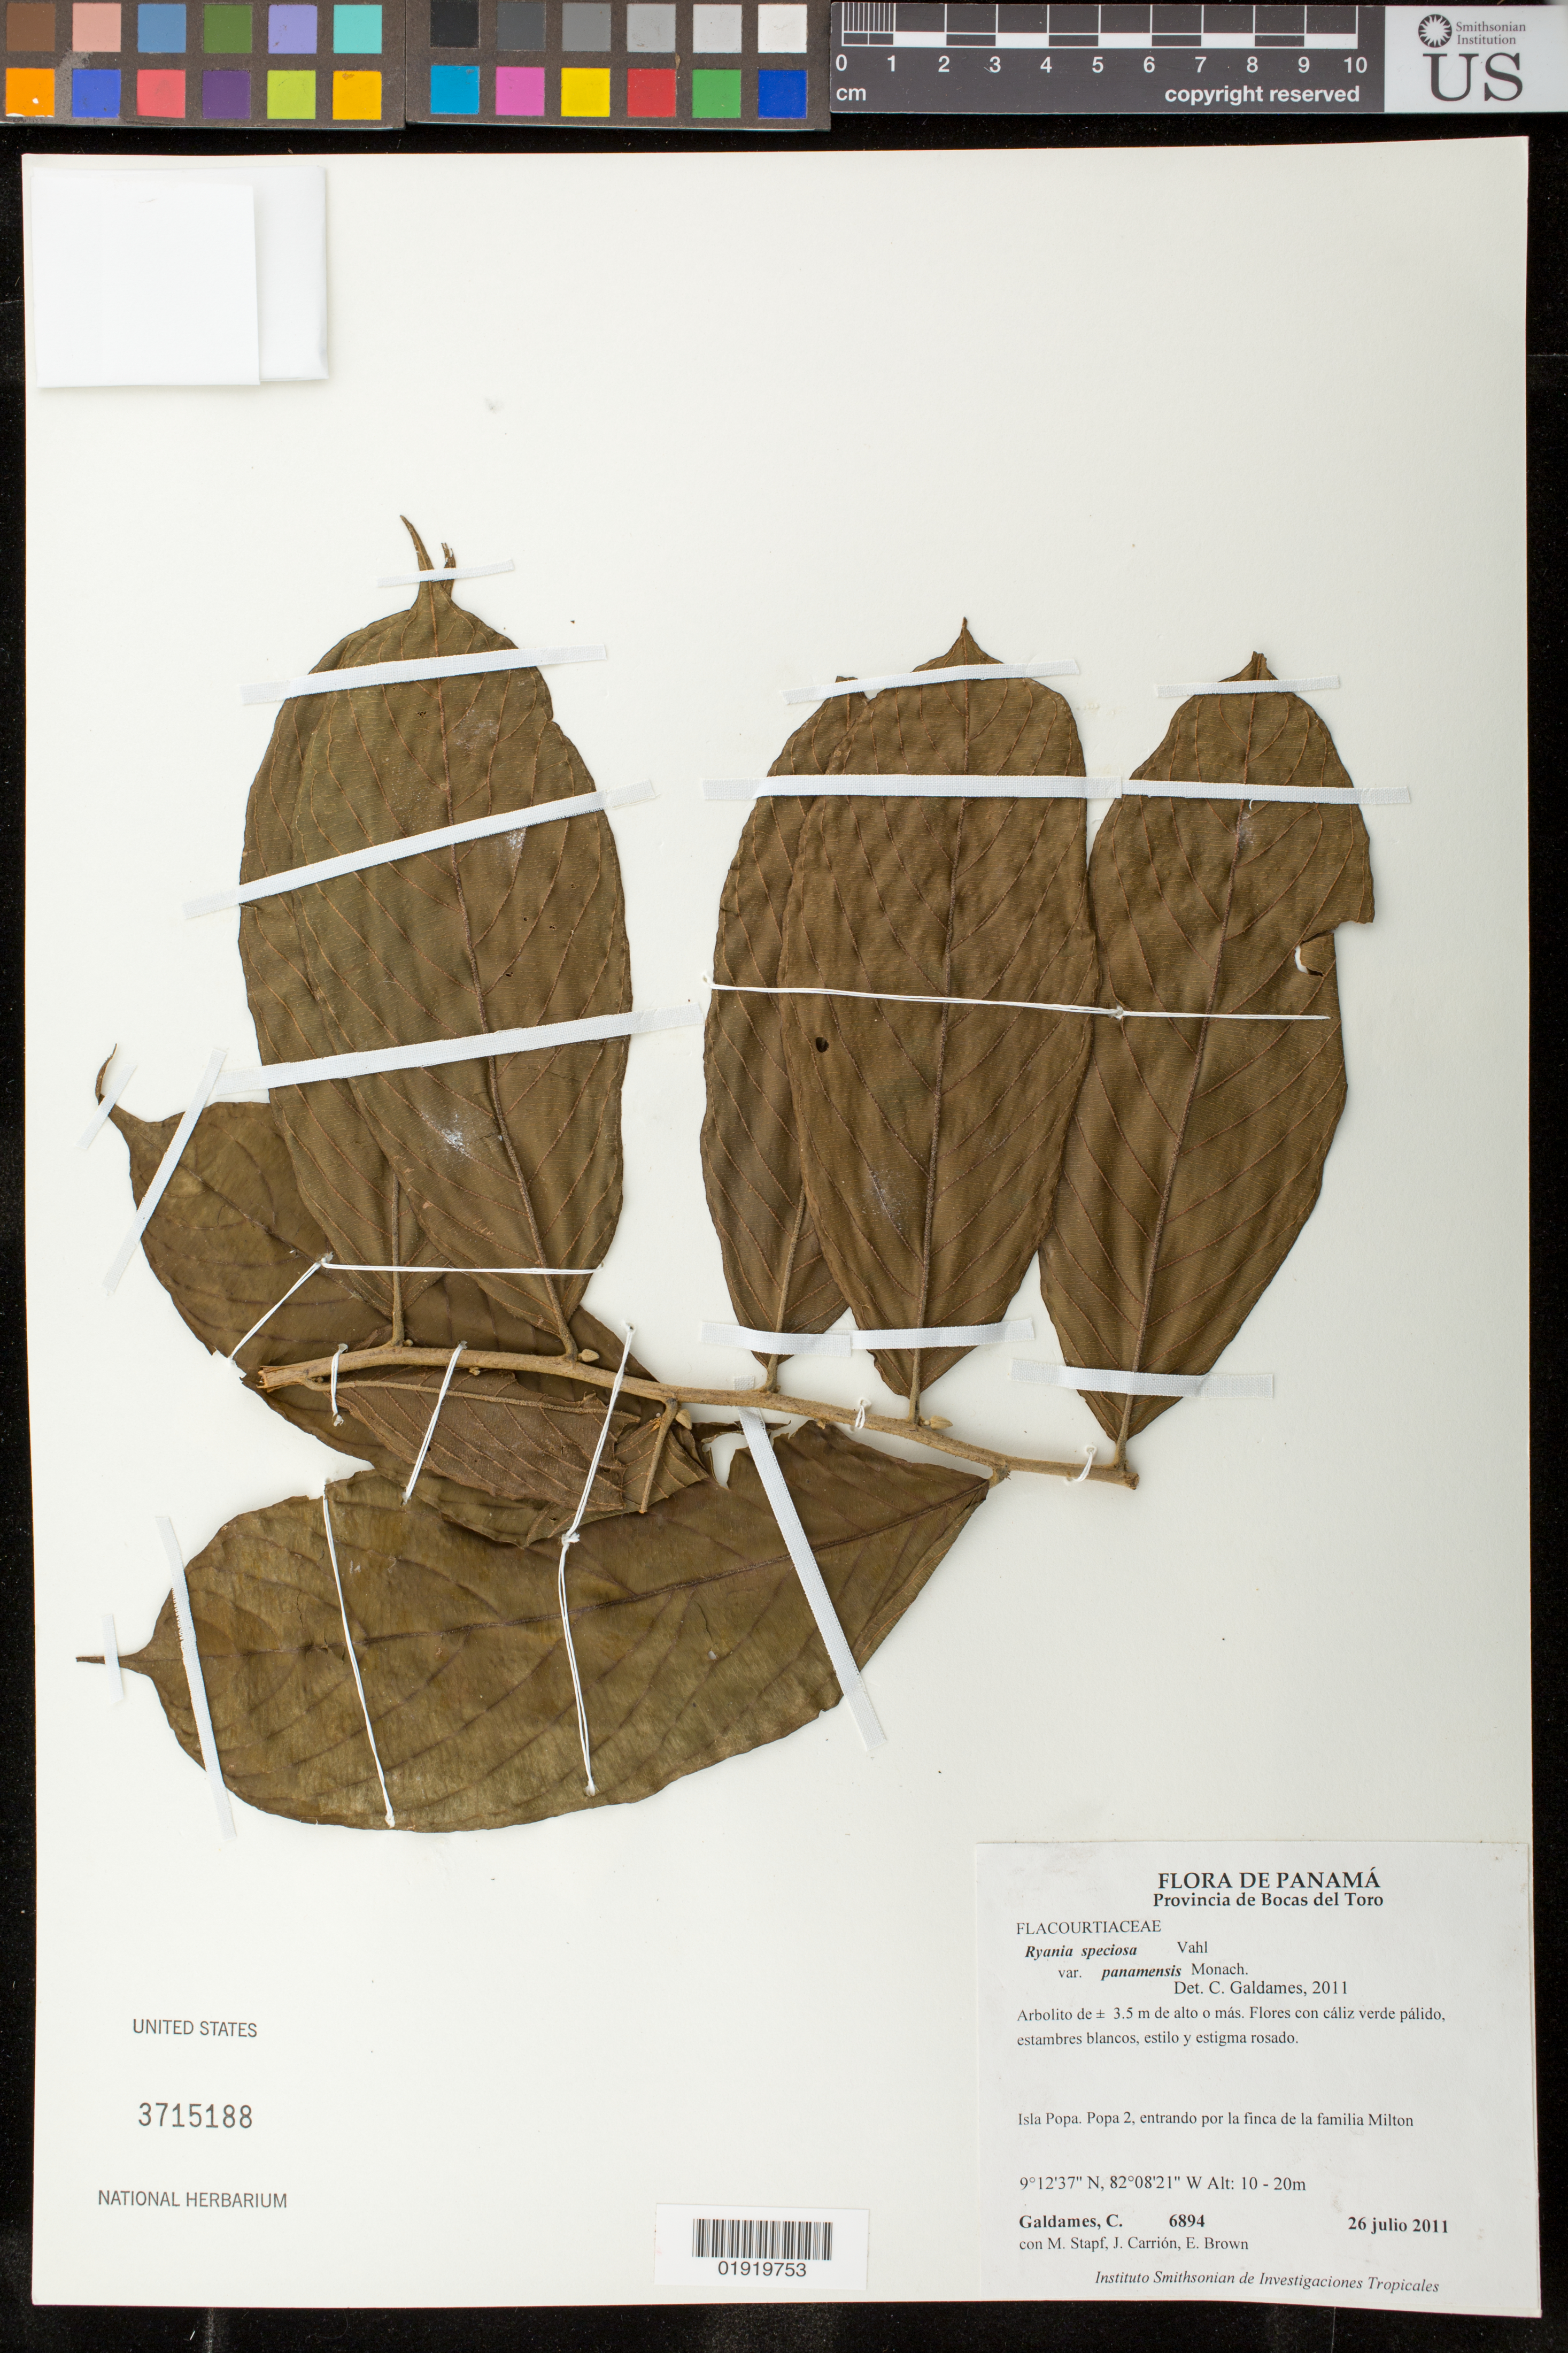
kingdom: Plantae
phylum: Tracheophyta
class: Magnoliopsida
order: Malpighiales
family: Salicaceae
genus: Ryania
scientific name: Ryania speciosa var. panamensis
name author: Monach.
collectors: C. Galdames, M. Stapf, J. Carrión & E. Brown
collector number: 6894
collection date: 2011-07-26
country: Panama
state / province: Bocas del Toro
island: Popa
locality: Isla Popa. Popa 2, entrando por la finca de la familia Milton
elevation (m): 10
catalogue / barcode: US 3715188